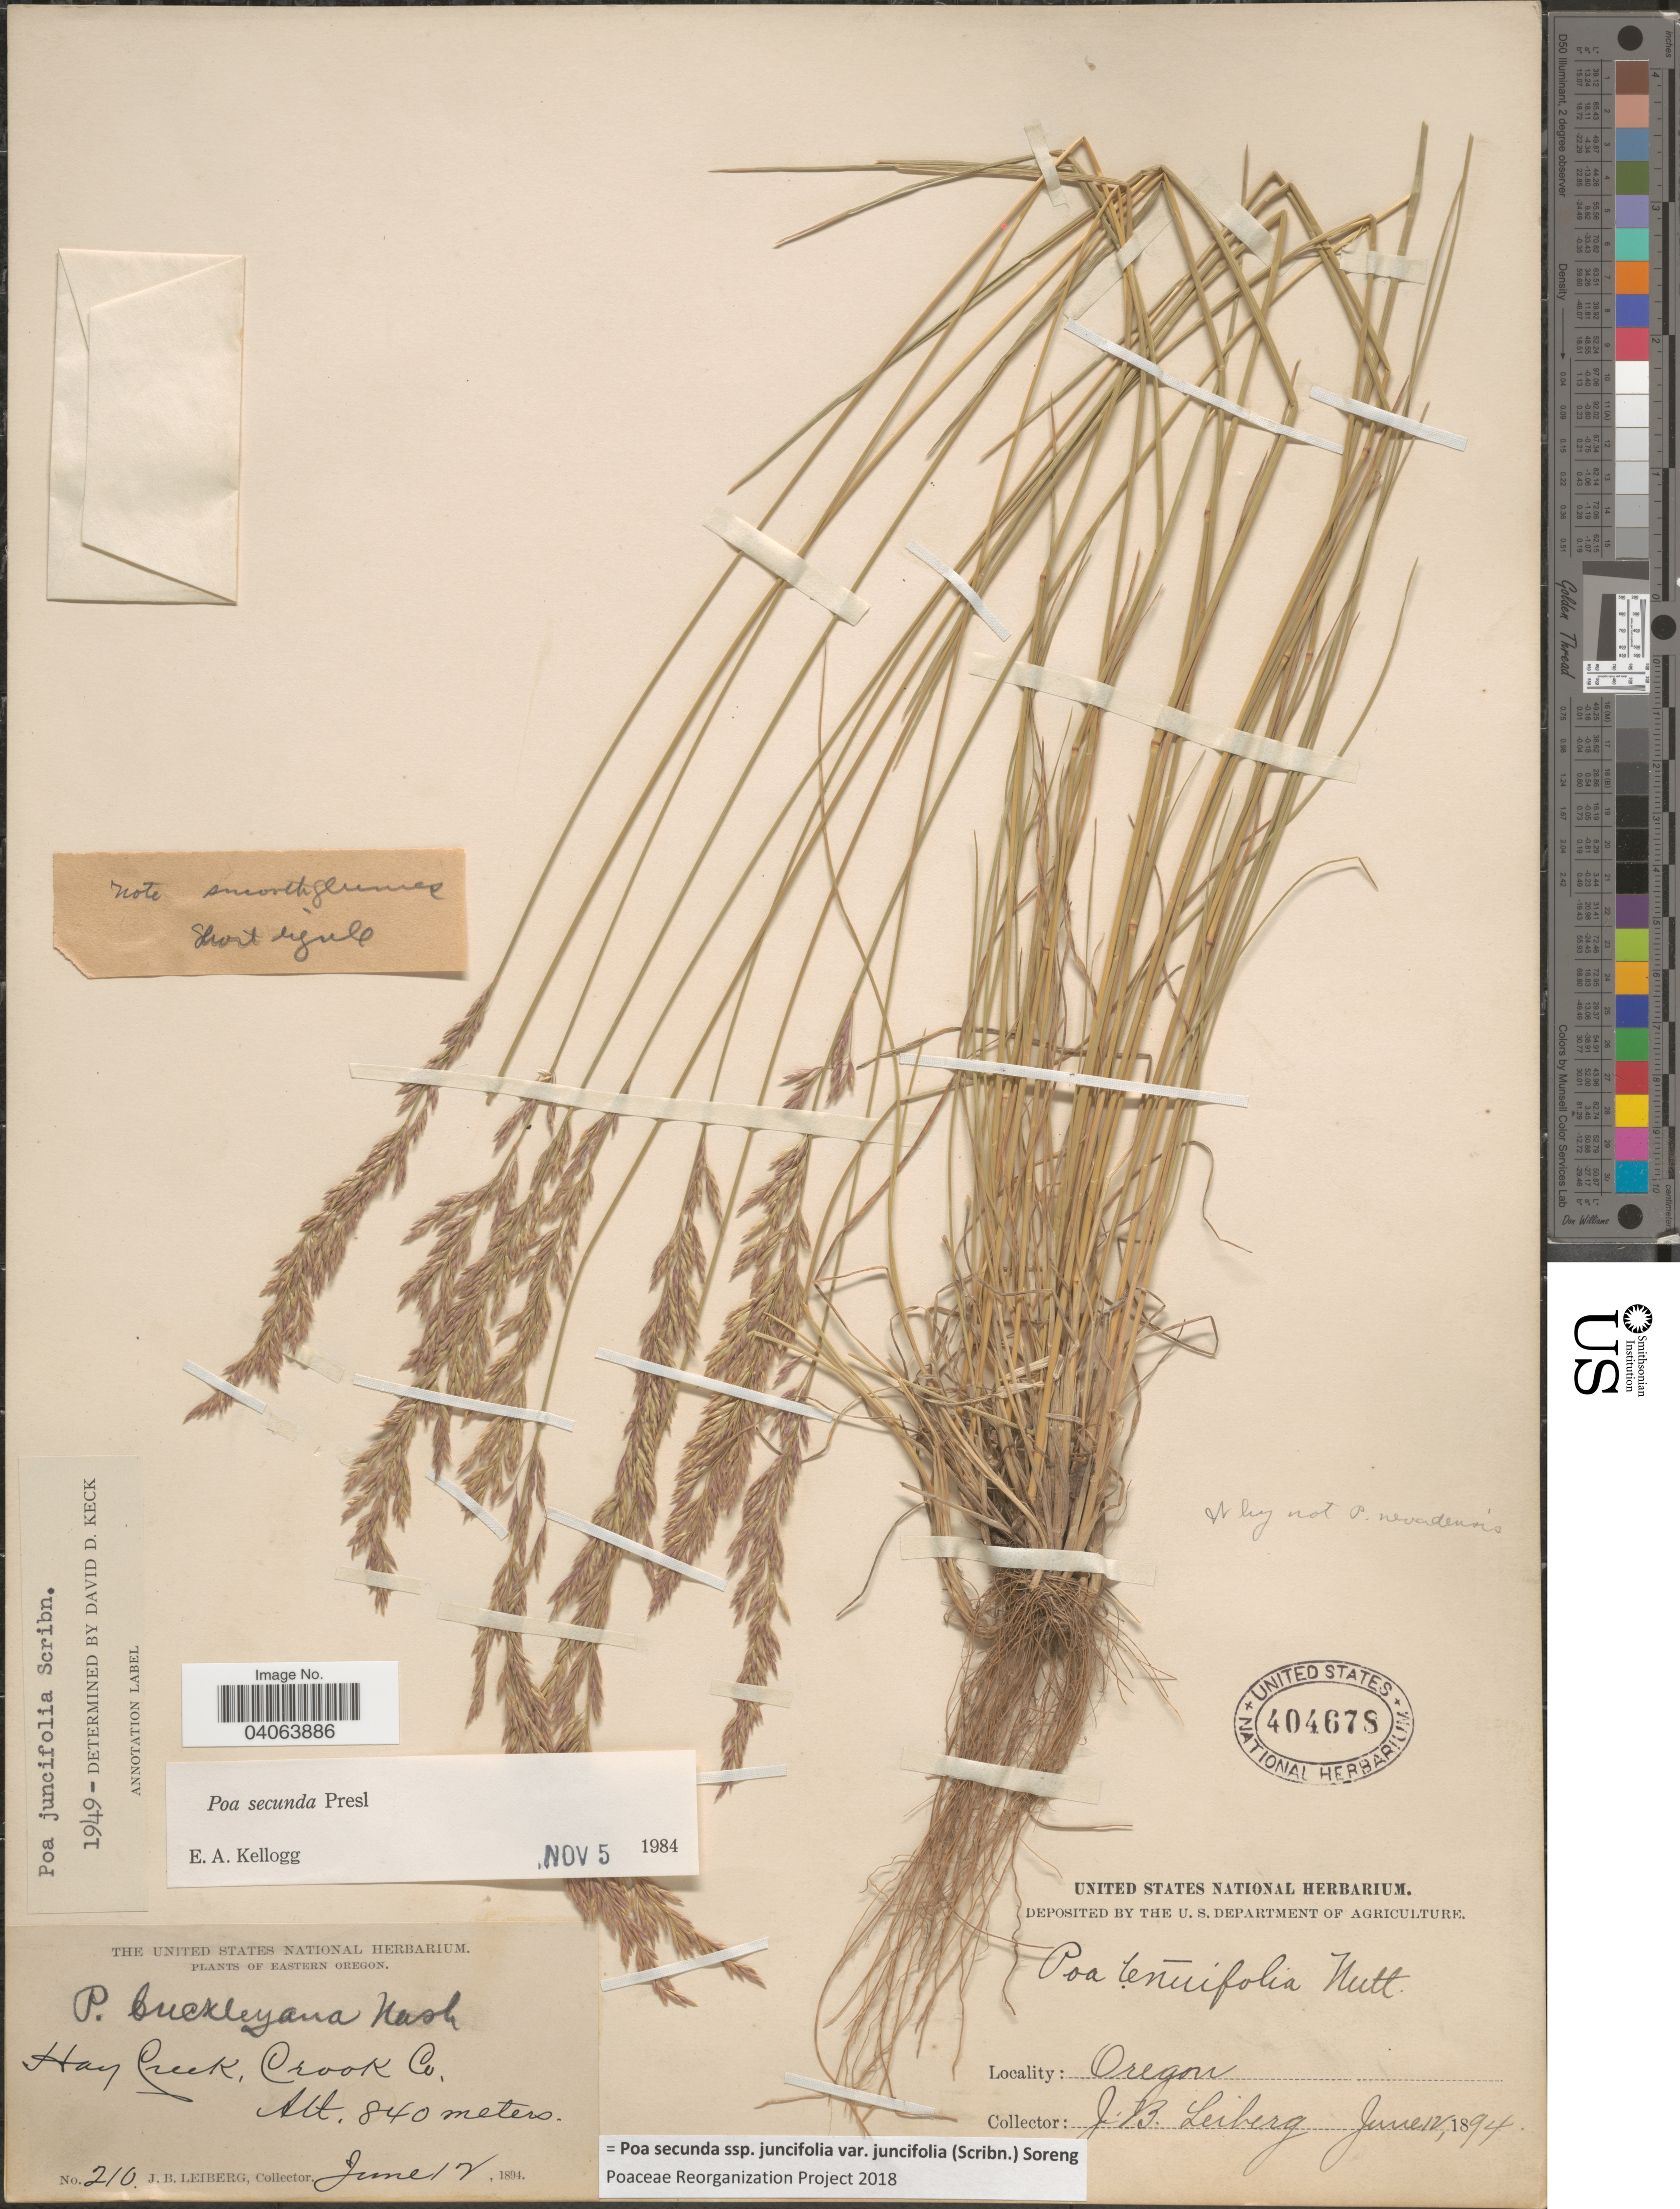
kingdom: Plantae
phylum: Tracheophyta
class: Liliopsida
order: Poales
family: Poaceae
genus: Poa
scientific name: Poa secunda subsp. juncifolia var. juncifolia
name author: (Scribn.) Soreng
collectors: J. B. Leiberg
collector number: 210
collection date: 1894-06-12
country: United States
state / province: Oregon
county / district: Crook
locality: Hay Creek, Crook Co.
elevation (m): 840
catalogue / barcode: US 404678